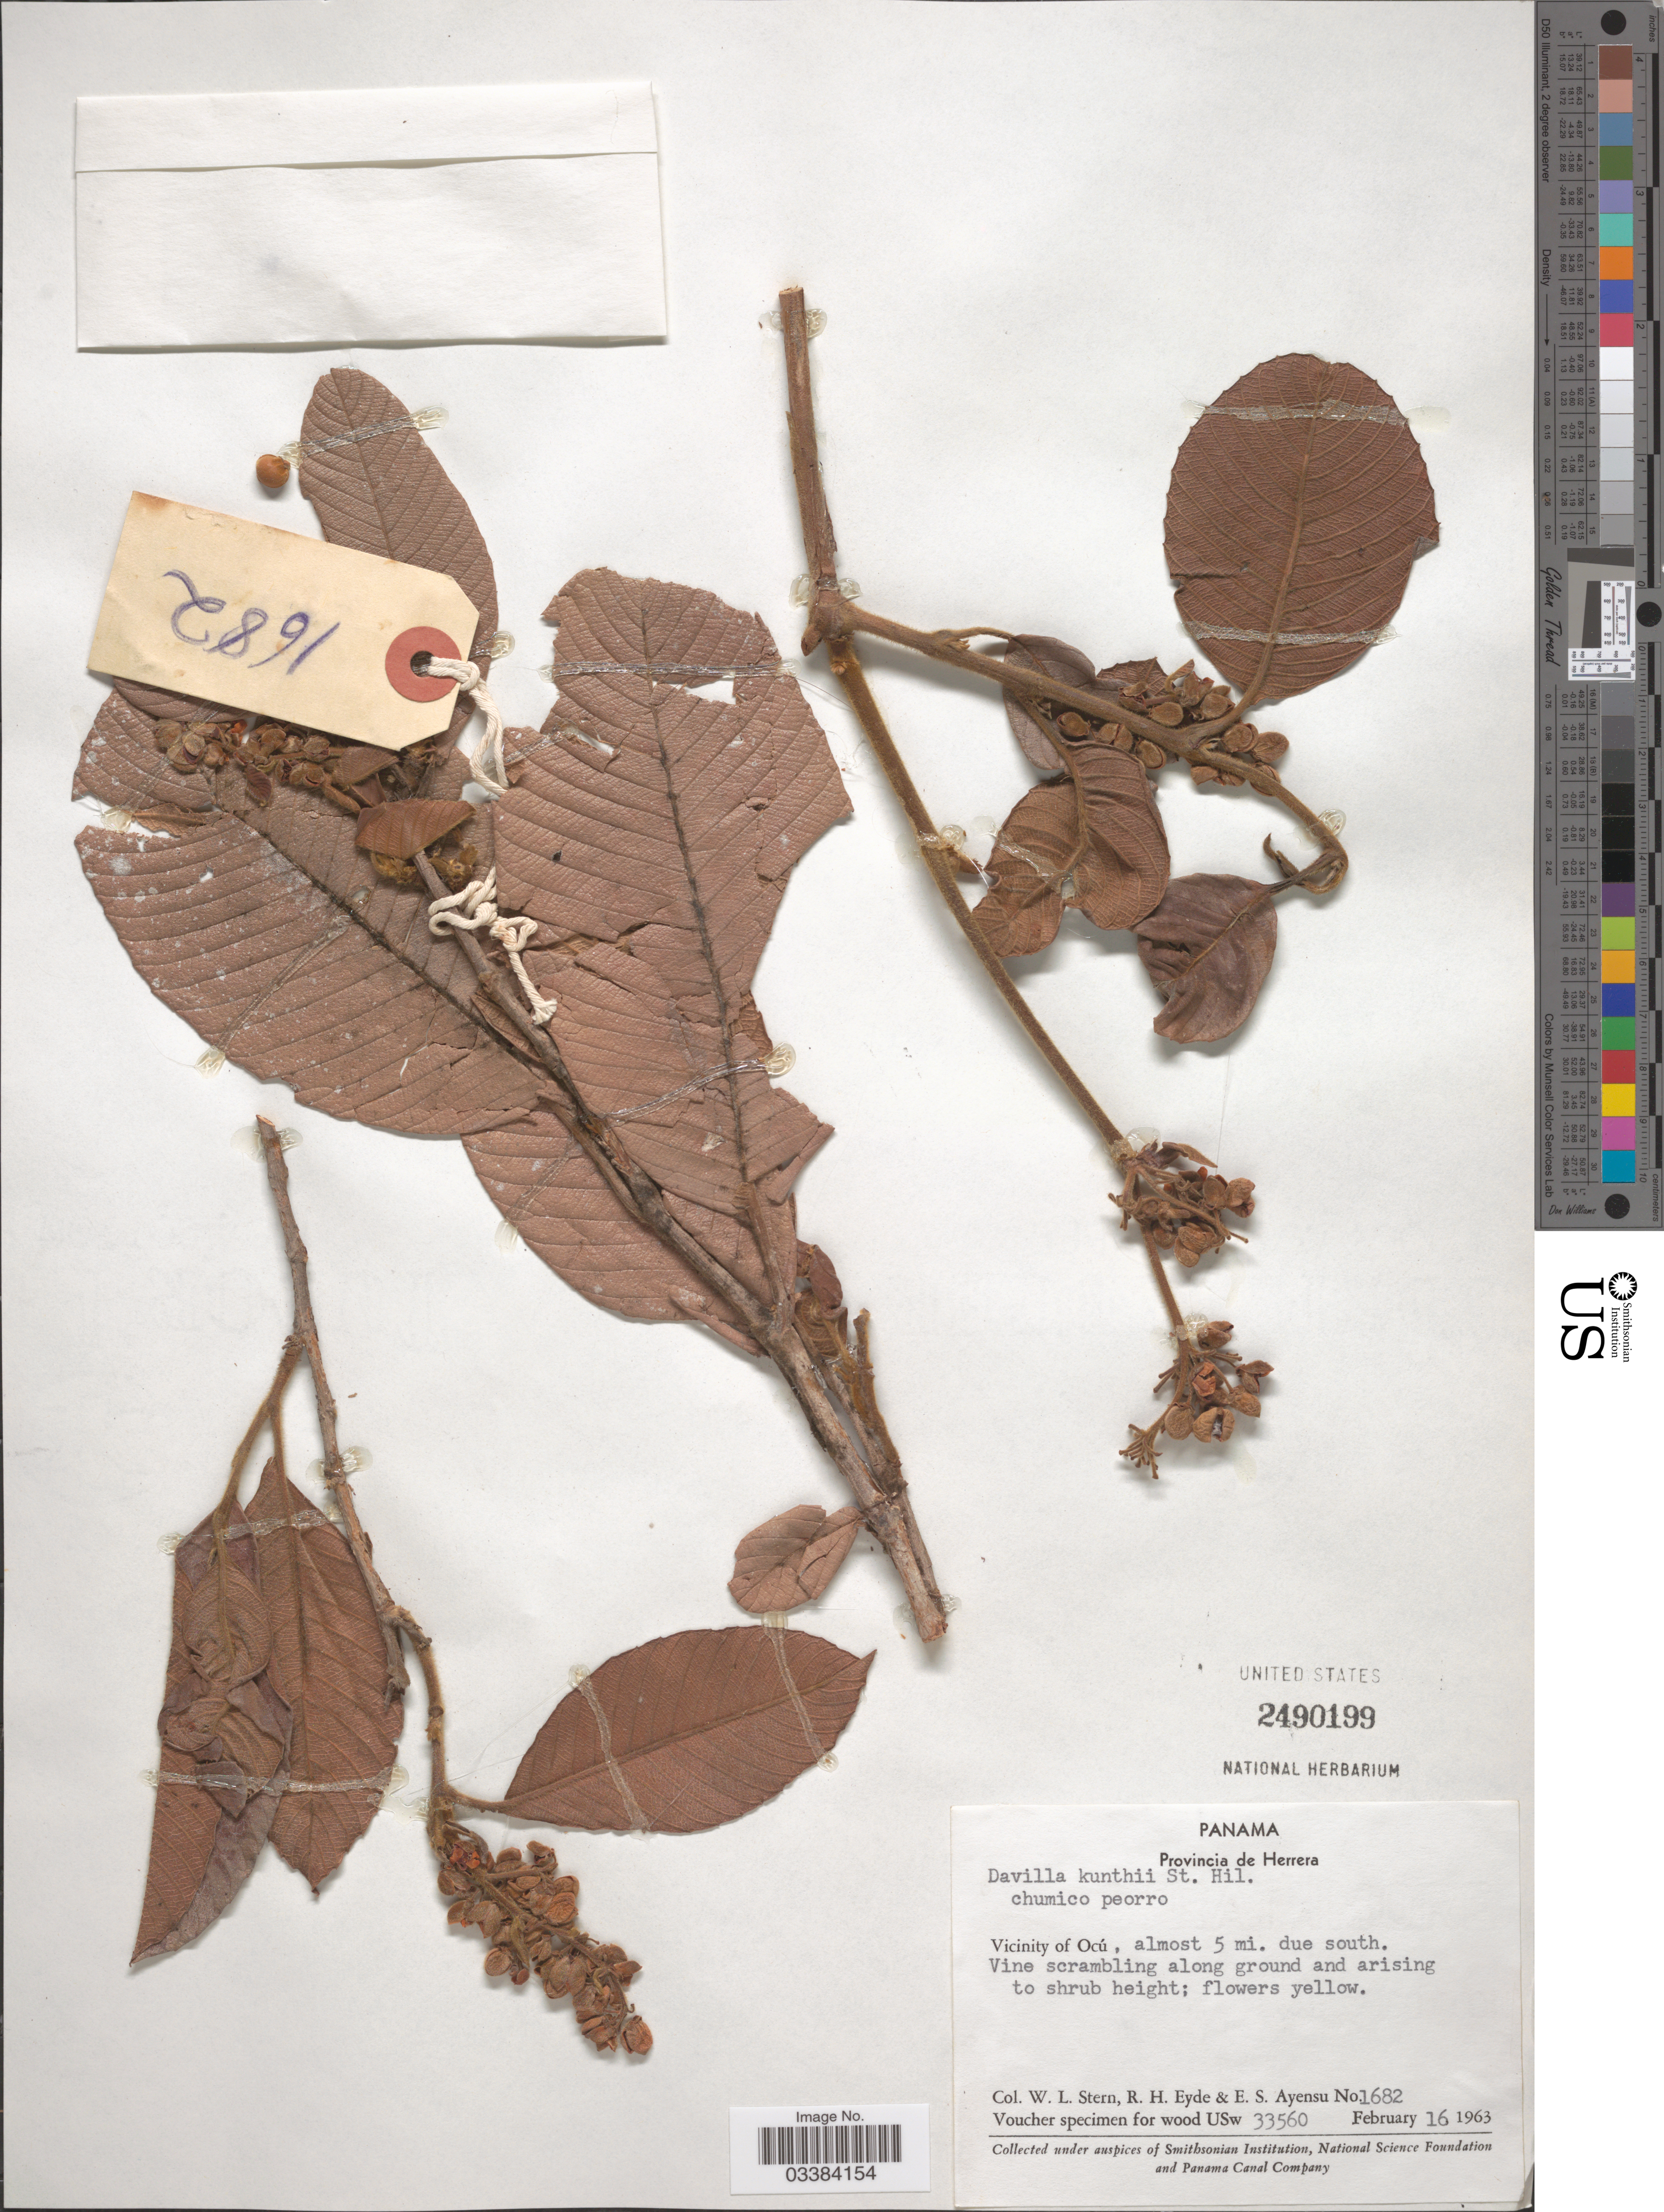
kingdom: Plantae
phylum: Tracheophyta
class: Magnoliopsida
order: Dilleniales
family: Dilleniaceae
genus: Davilla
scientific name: Davilla kunthii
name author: A. St.-Hil.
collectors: W. L. Stern, R. H. Eyde & E. S. Ayensu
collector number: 1682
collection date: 1963-02-16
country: Panama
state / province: Herrera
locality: Vicinity of Ocú, almost 5 mi. due south.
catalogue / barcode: US 2490199